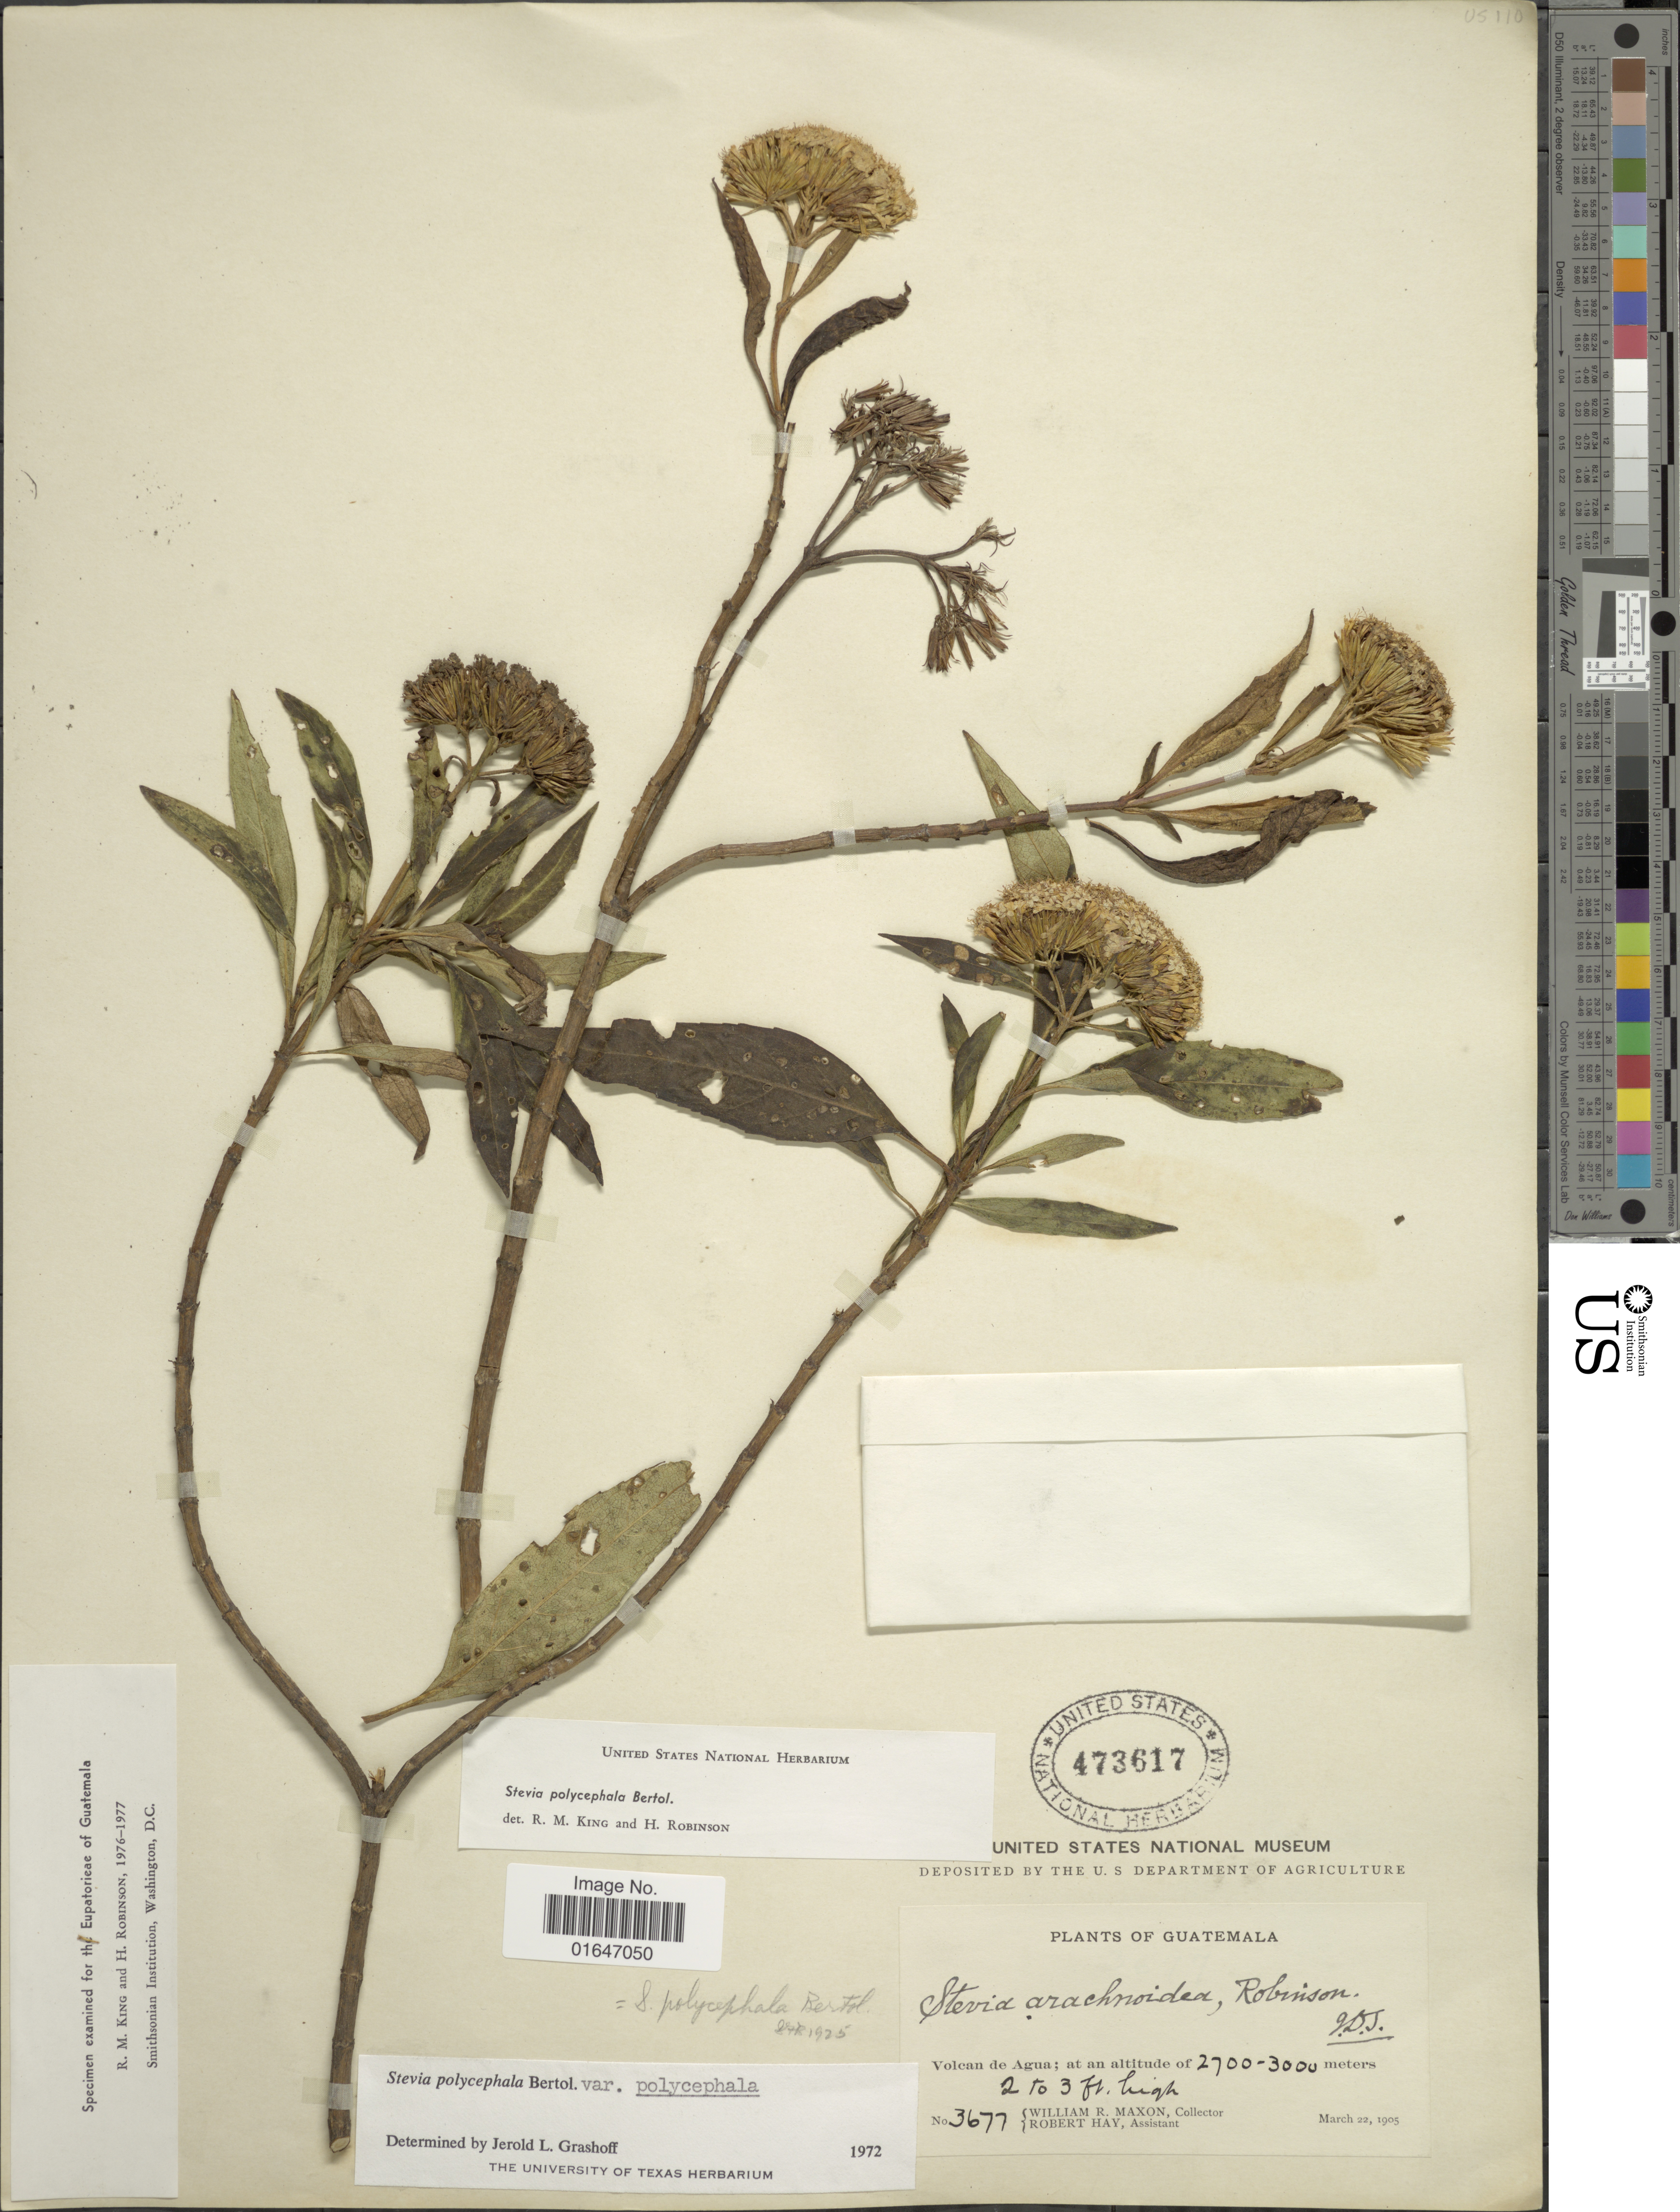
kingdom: Plantae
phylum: Tracheophyta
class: Magnoliopsida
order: Asterales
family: Asteraceae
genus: Stevia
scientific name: Stevia polycephala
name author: Bertoloni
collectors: W. R. Maxon & R. H. Hay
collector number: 3677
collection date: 1905-03-22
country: Guatemala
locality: Volcan de Agua.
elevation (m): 2700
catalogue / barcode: US 473617